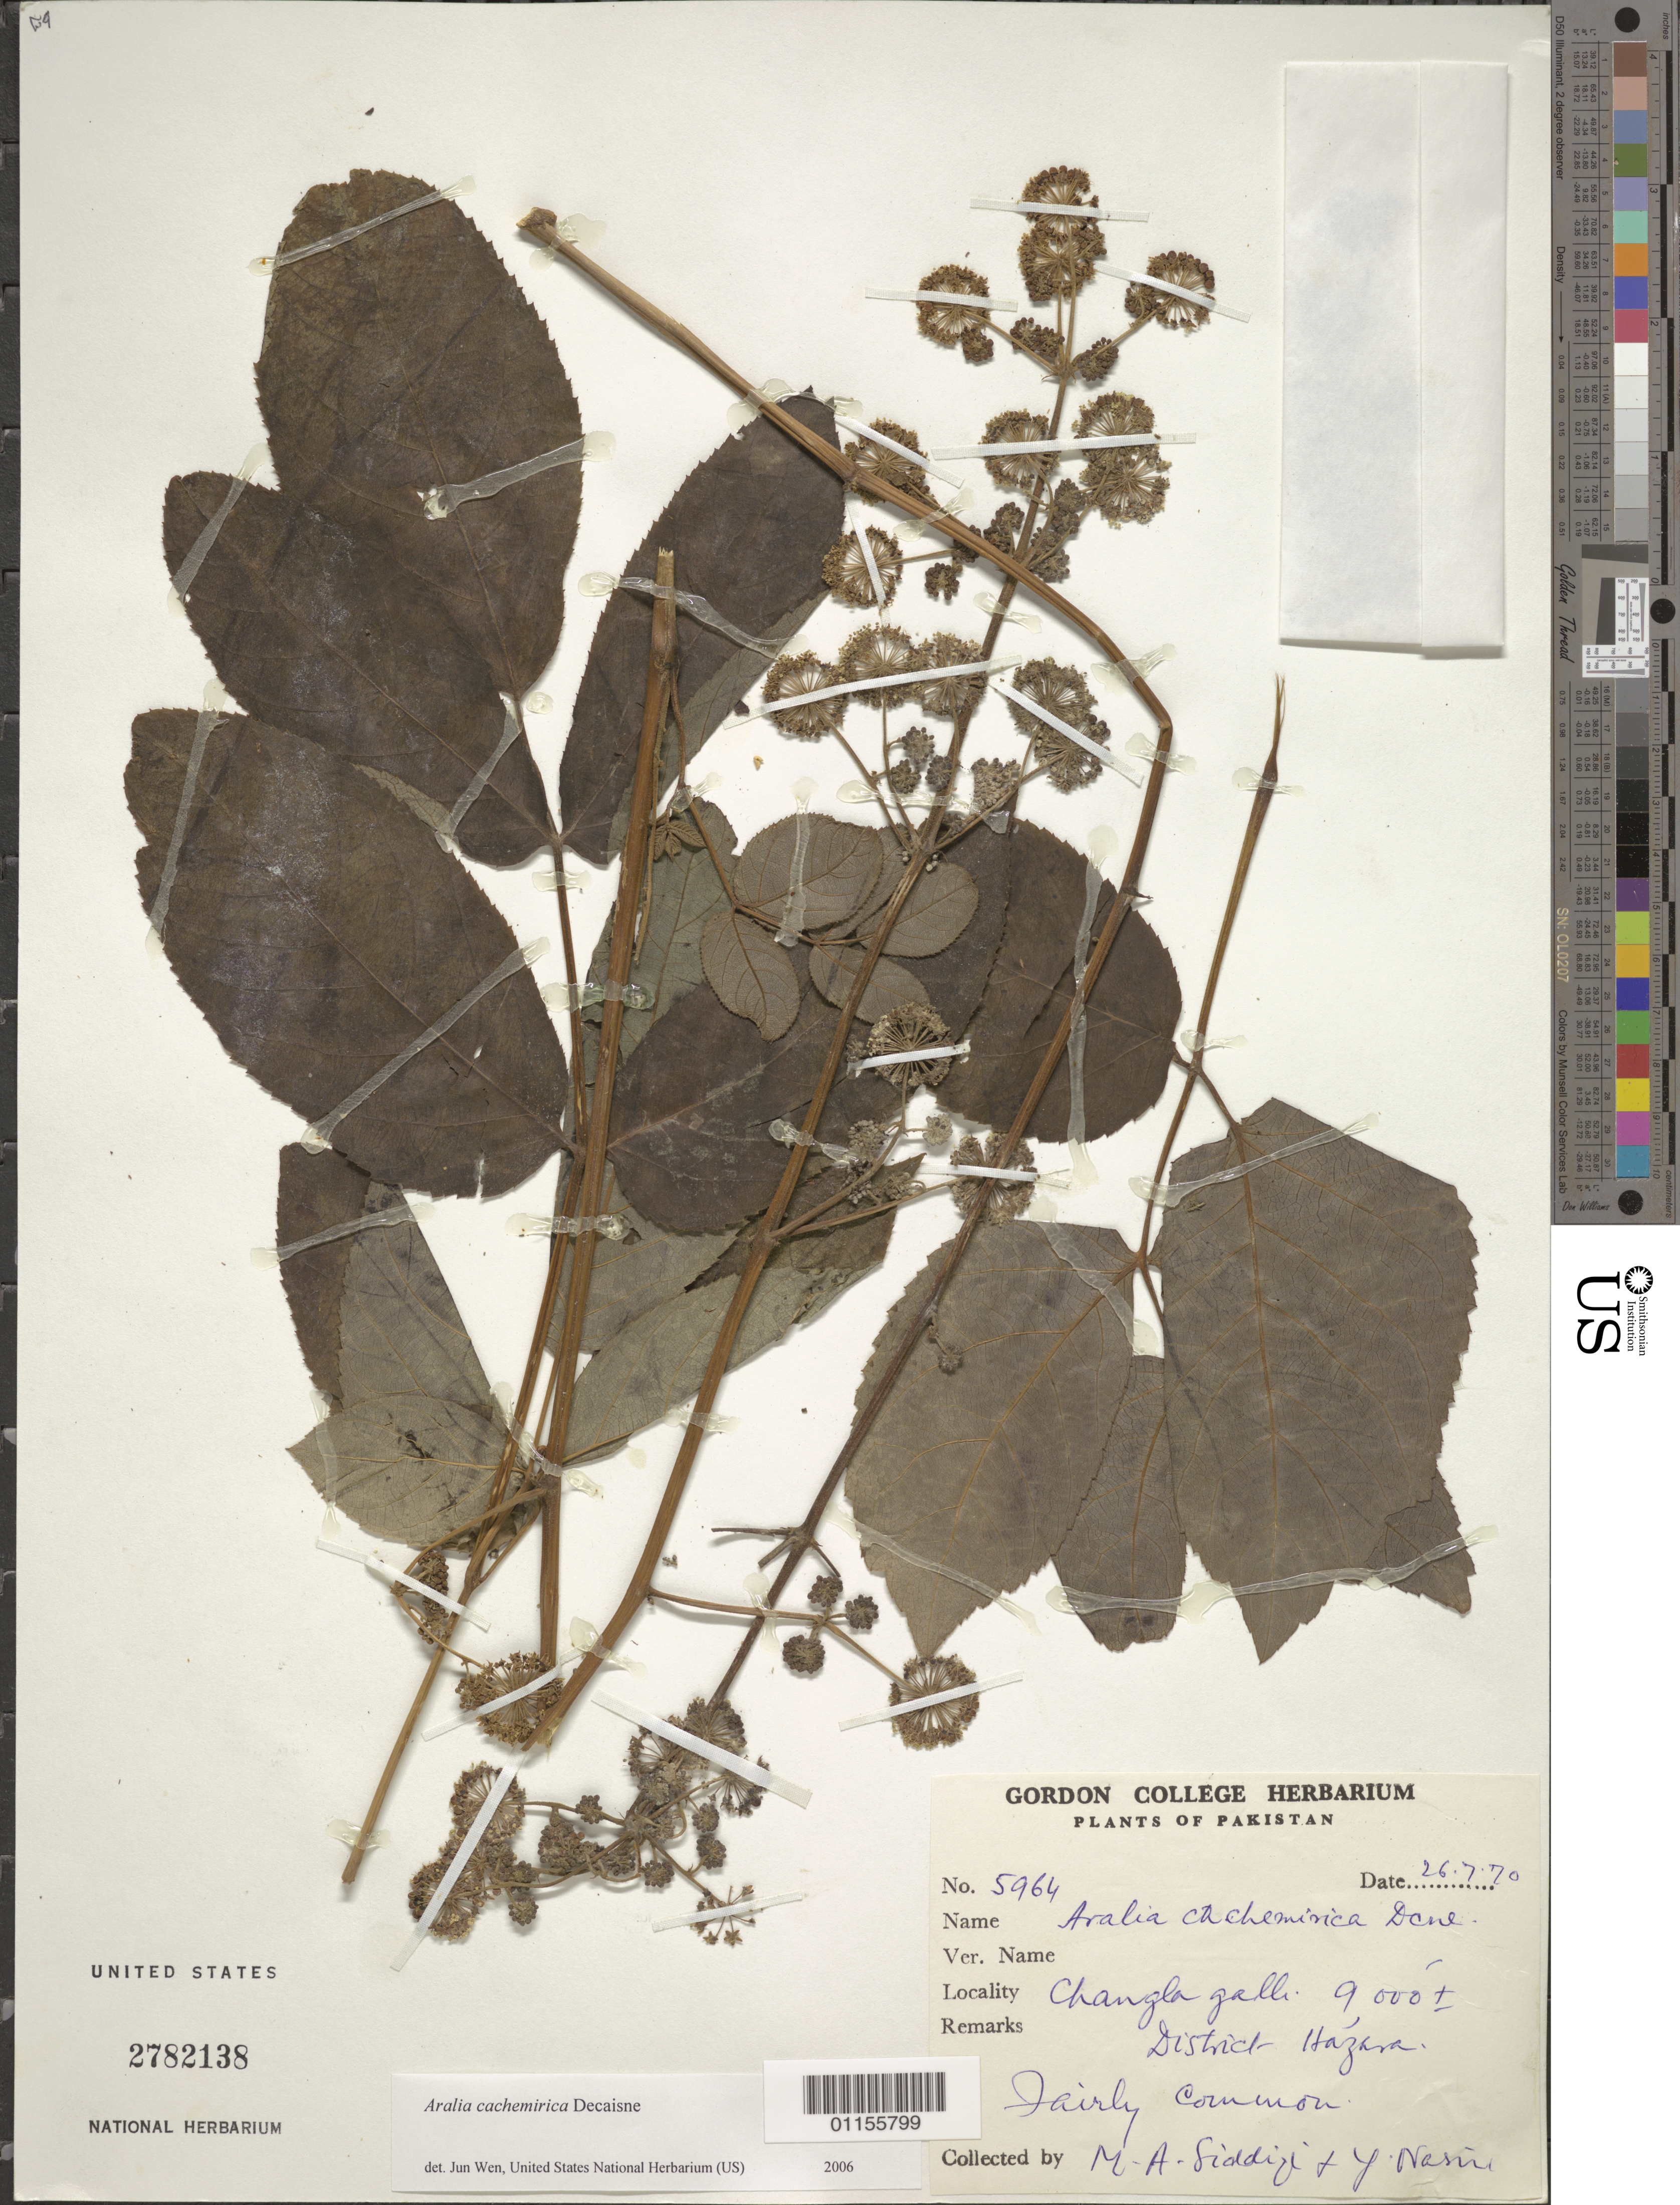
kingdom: Plantae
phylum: Tracheophyta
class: Magnoliopsida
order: Apiales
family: Araliaceae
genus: Aralia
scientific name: Aralia cachemirica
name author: Decne.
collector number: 5964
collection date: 1970-07-26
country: Pakistan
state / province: Khyber Pakhtunkhwa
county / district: Hazara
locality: Changla Gali.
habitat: Fairly common.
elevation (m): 2743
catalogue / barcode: US 2782138